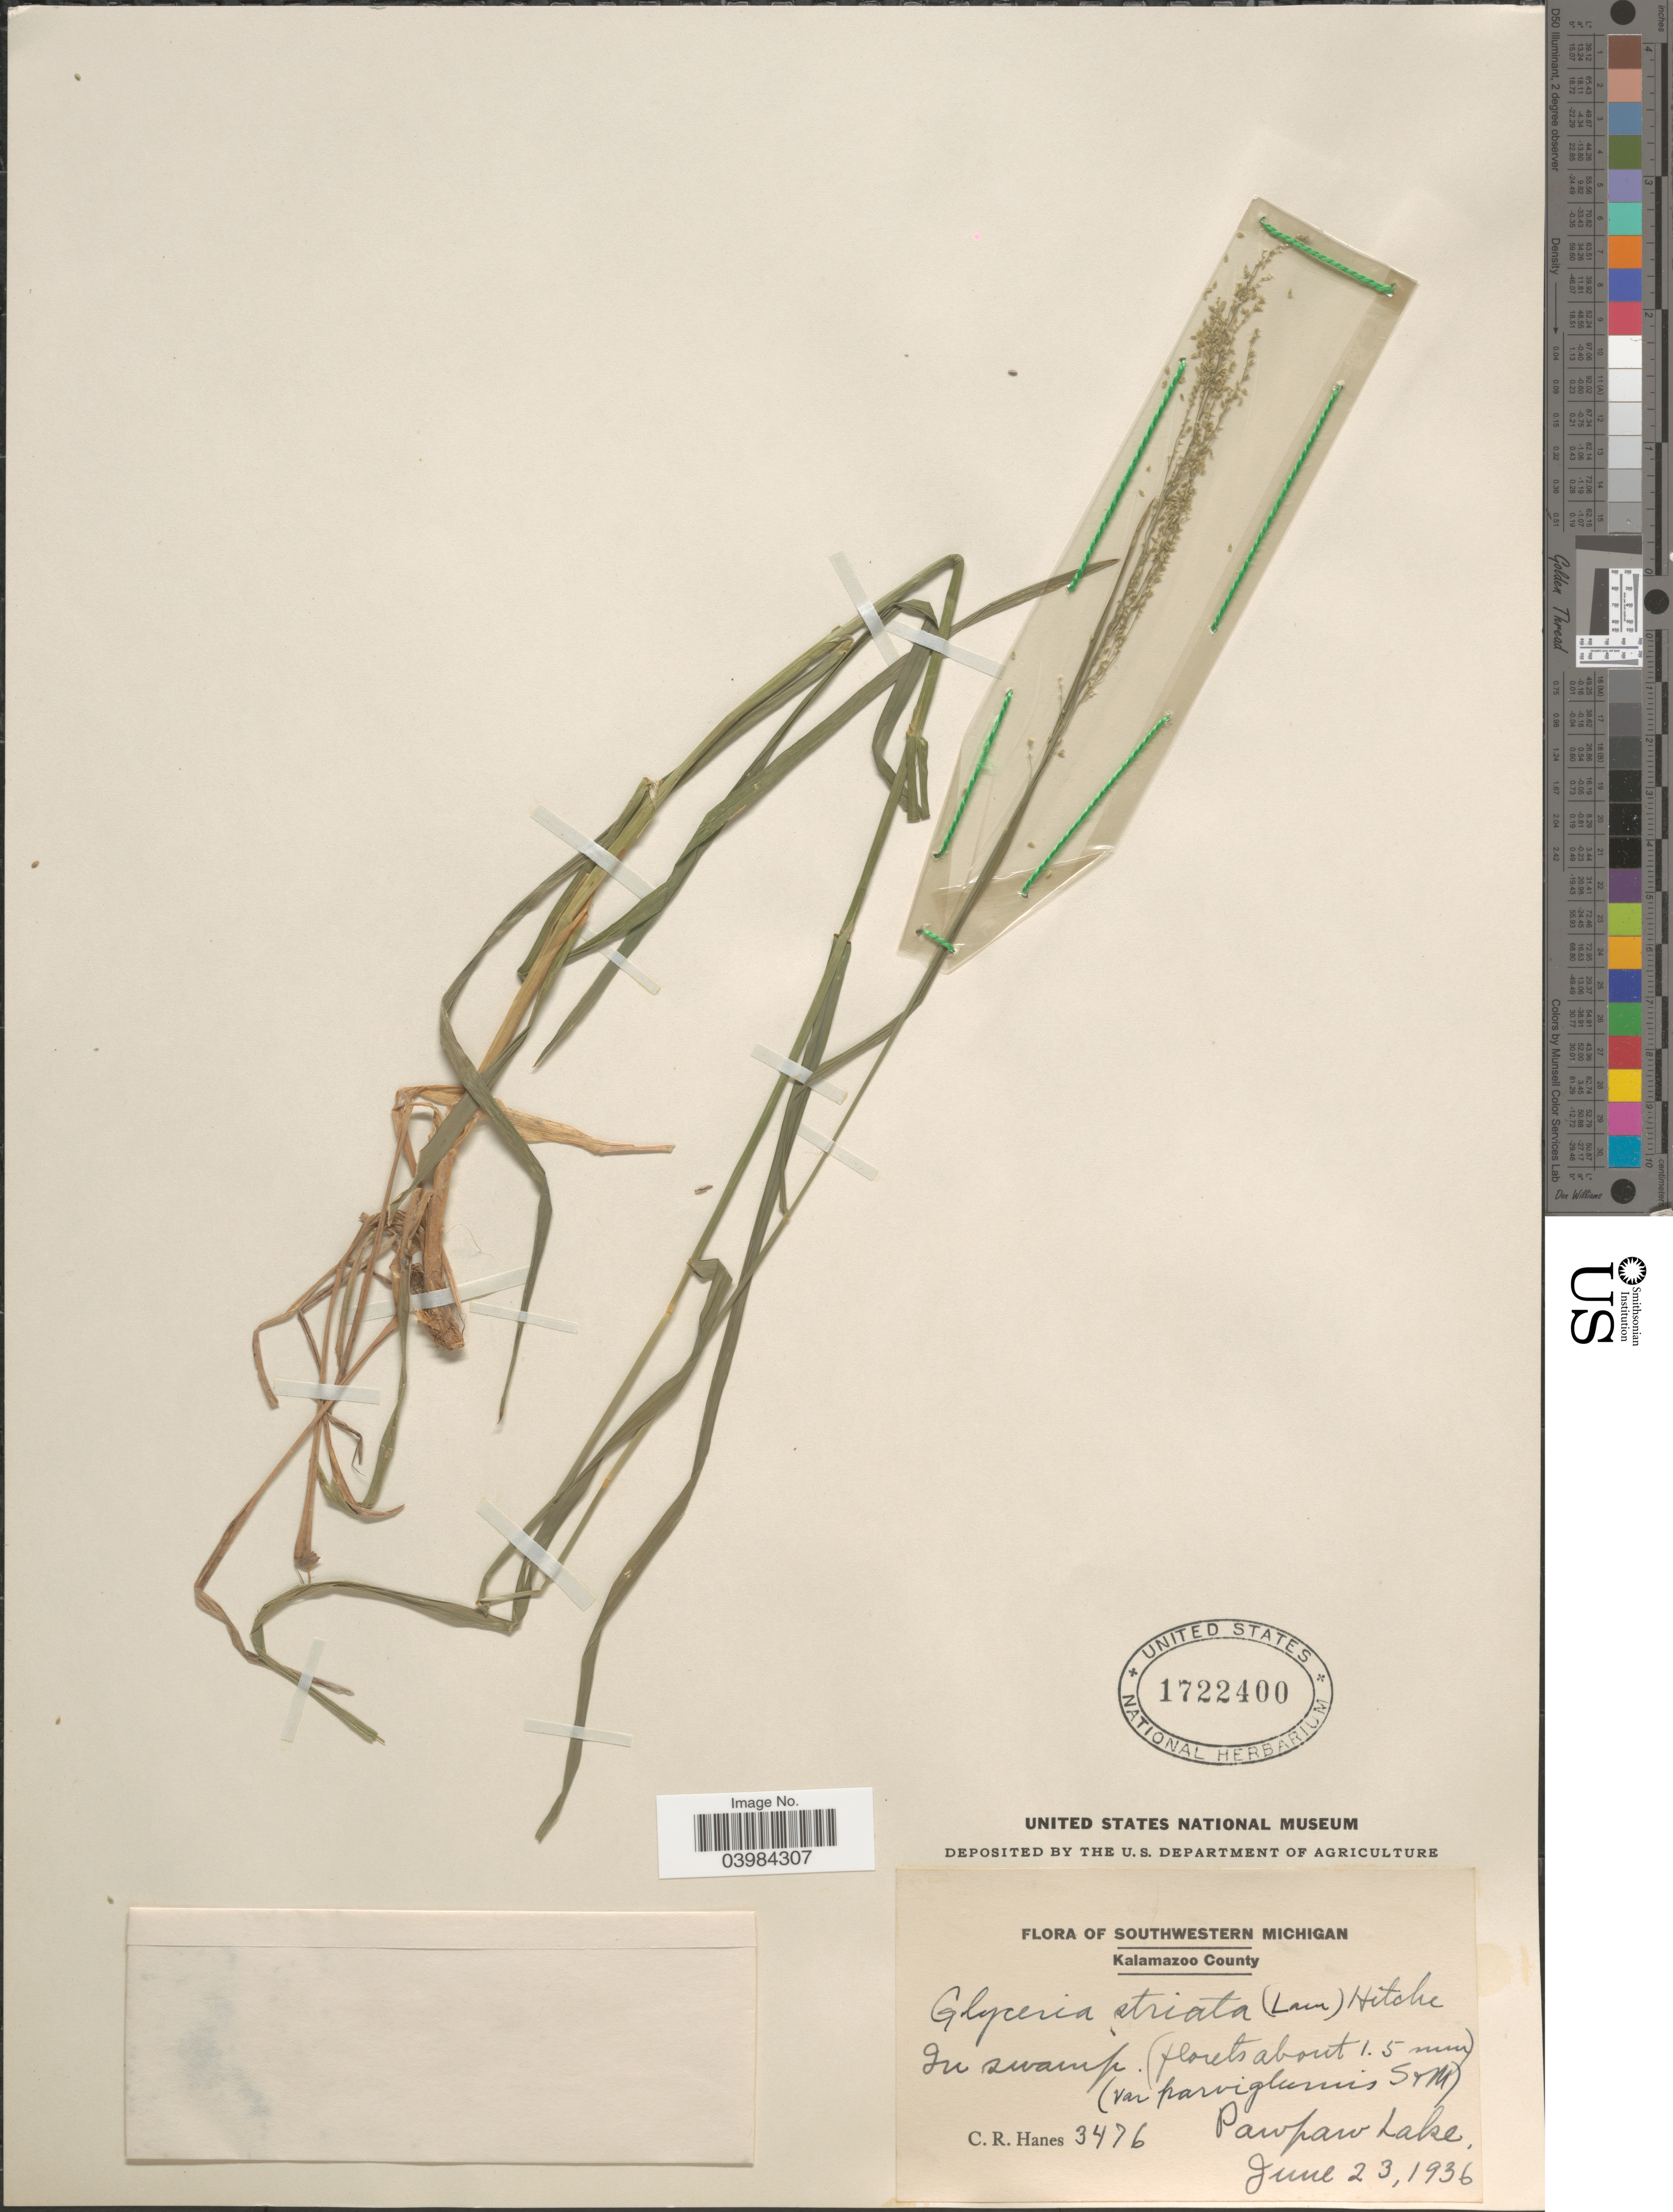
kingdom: Plantae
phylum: Tracheophyta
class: Liliopsida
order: Poales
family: Poaceae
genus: Glyceria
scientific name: Glyceria striata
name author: (Lam.) Hitchc.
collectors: C. Hanes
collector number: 3476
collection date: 1936-06-23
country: United States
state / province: Michigan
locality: Southwestern Michigan. Kalamazoo County. Pawpaw Lake.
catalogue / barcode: US 1722400